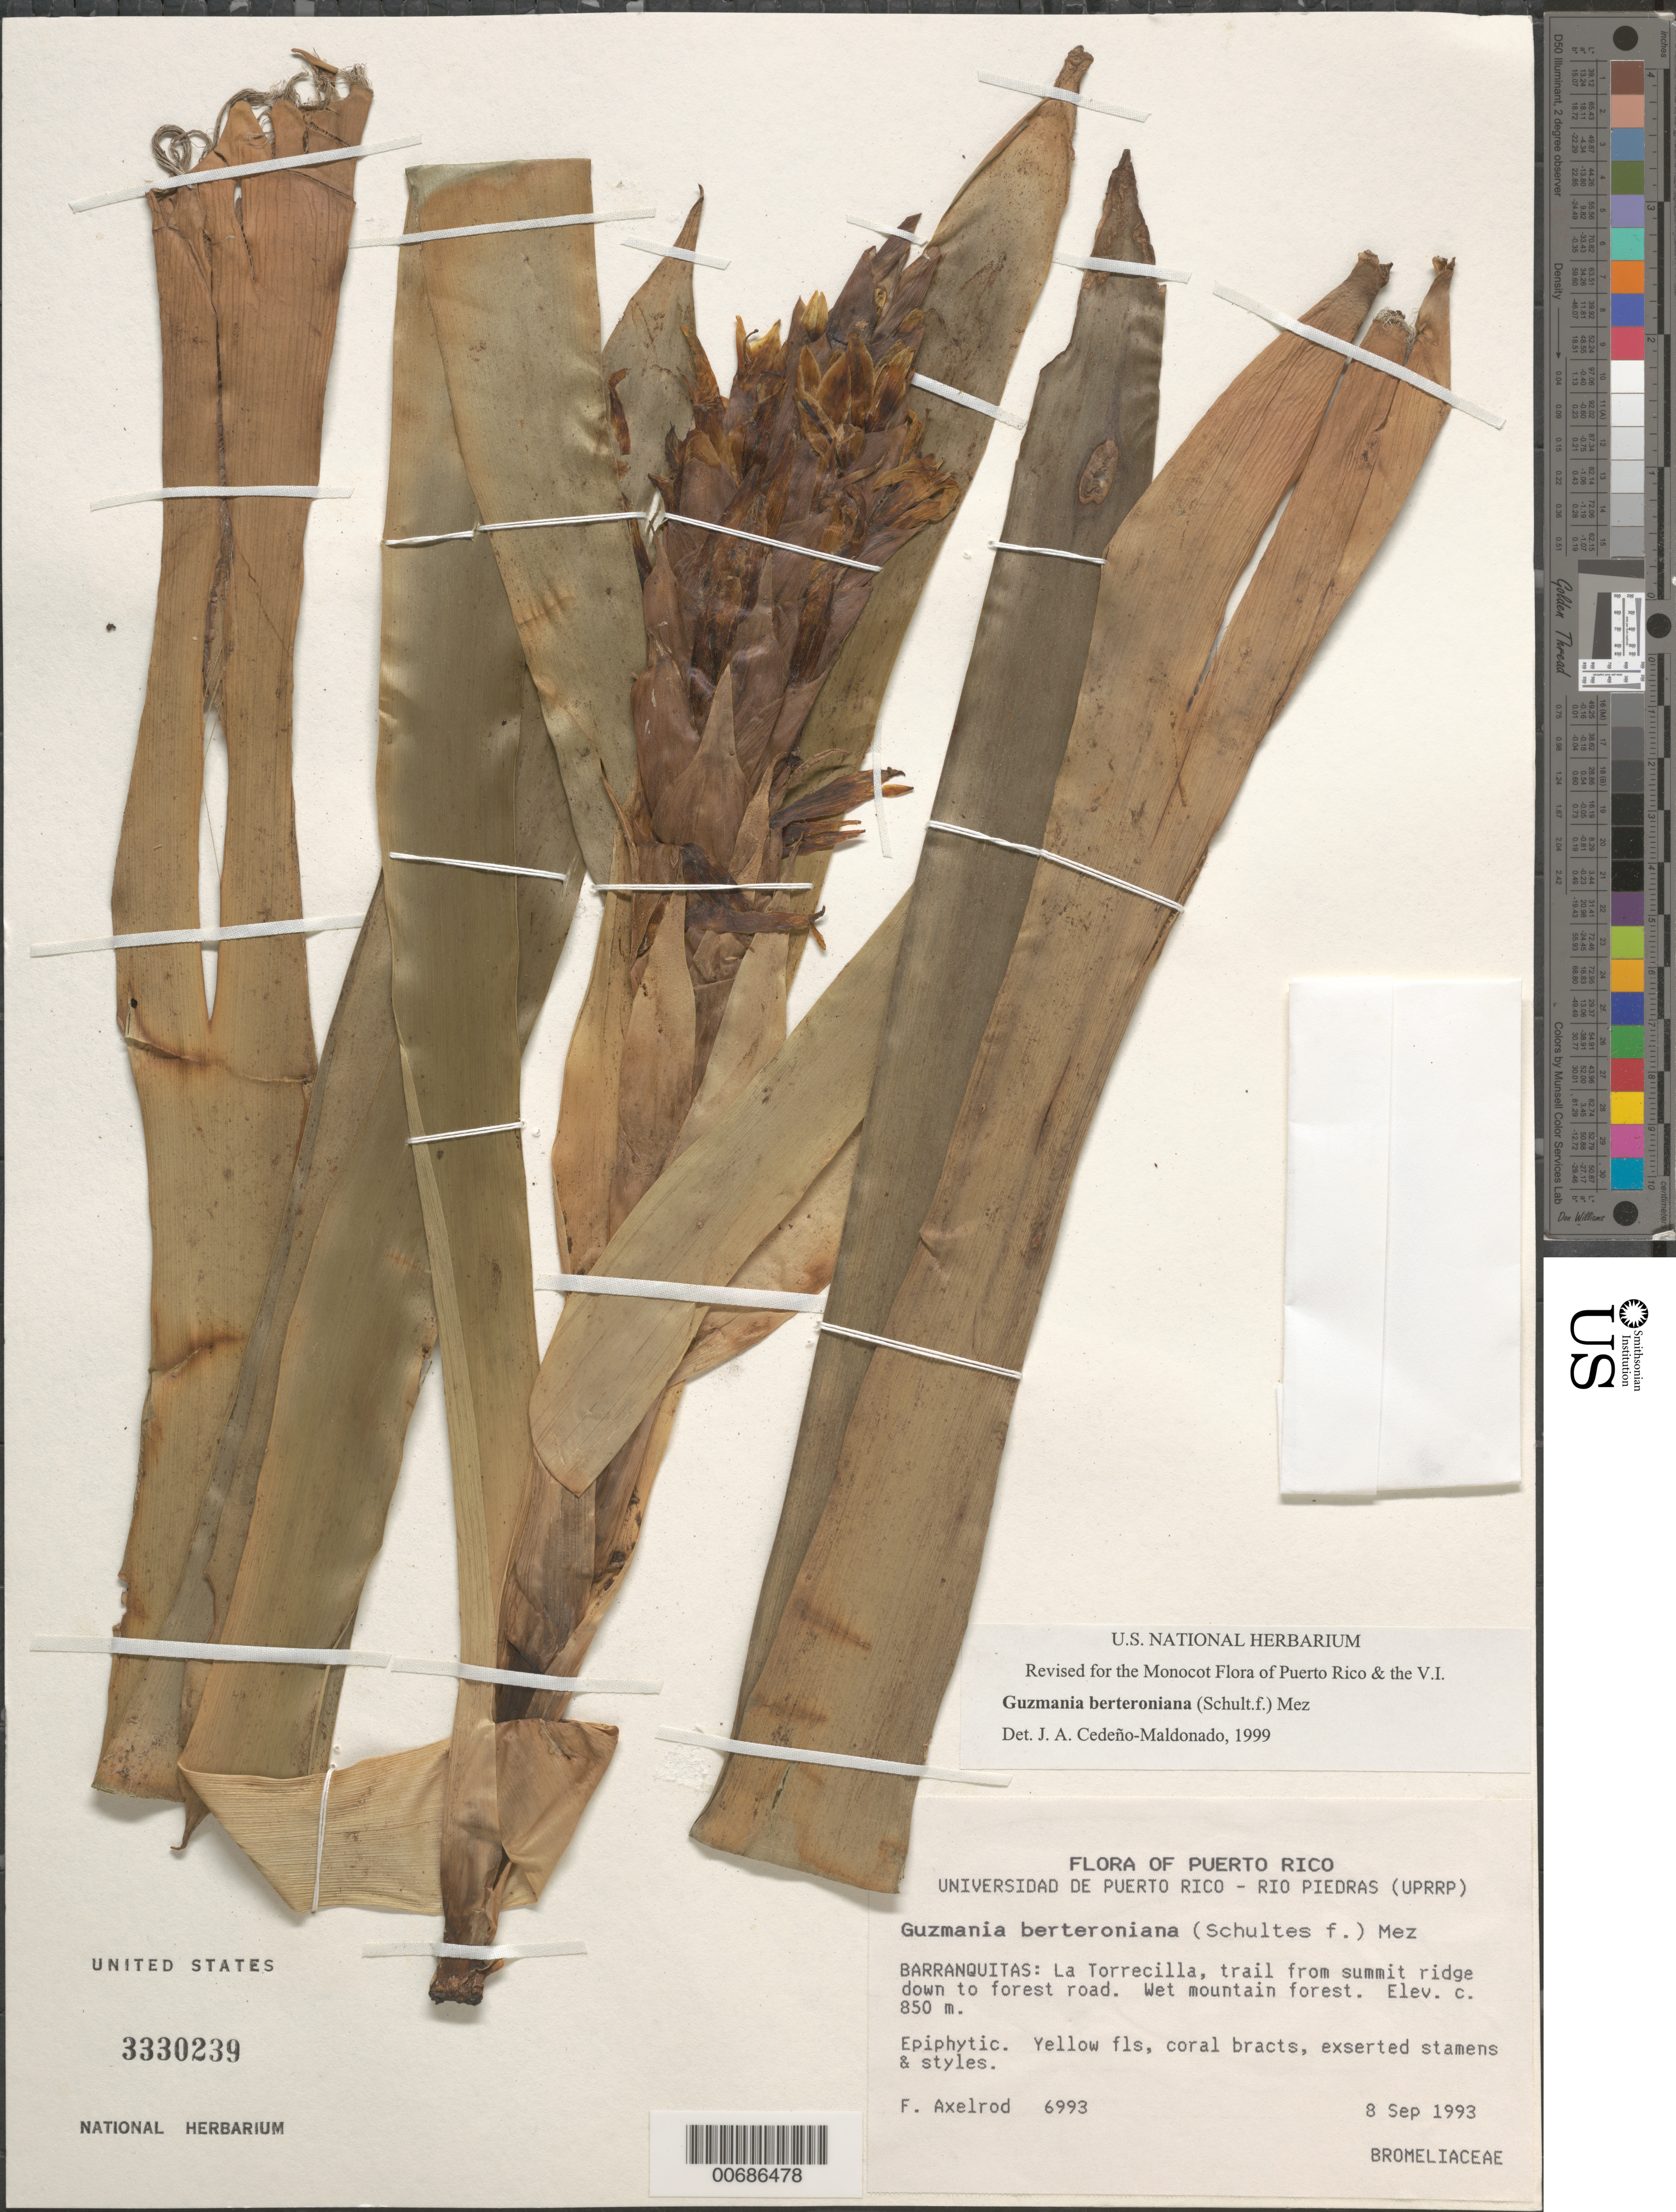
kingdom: Plantae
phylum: Tracheophyta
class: Liliopsida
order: Poales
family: Bromeliaceae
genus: Guzmania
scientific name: Guzmania berteroniana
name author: (Schult. & Schult. f.) Mez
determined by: Cedeño-Maldonado, J. A.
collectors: F. S. Axelrod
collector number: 6993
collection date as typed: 08 Sep 1993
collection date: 1993-09-08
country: Puerto Rico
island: Greater Antilles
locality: Barranquitas: La Torrecilla, trail from summit ridge down to forest road.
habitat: Wet mountain forest.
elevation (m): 850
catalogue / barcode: US 3330239